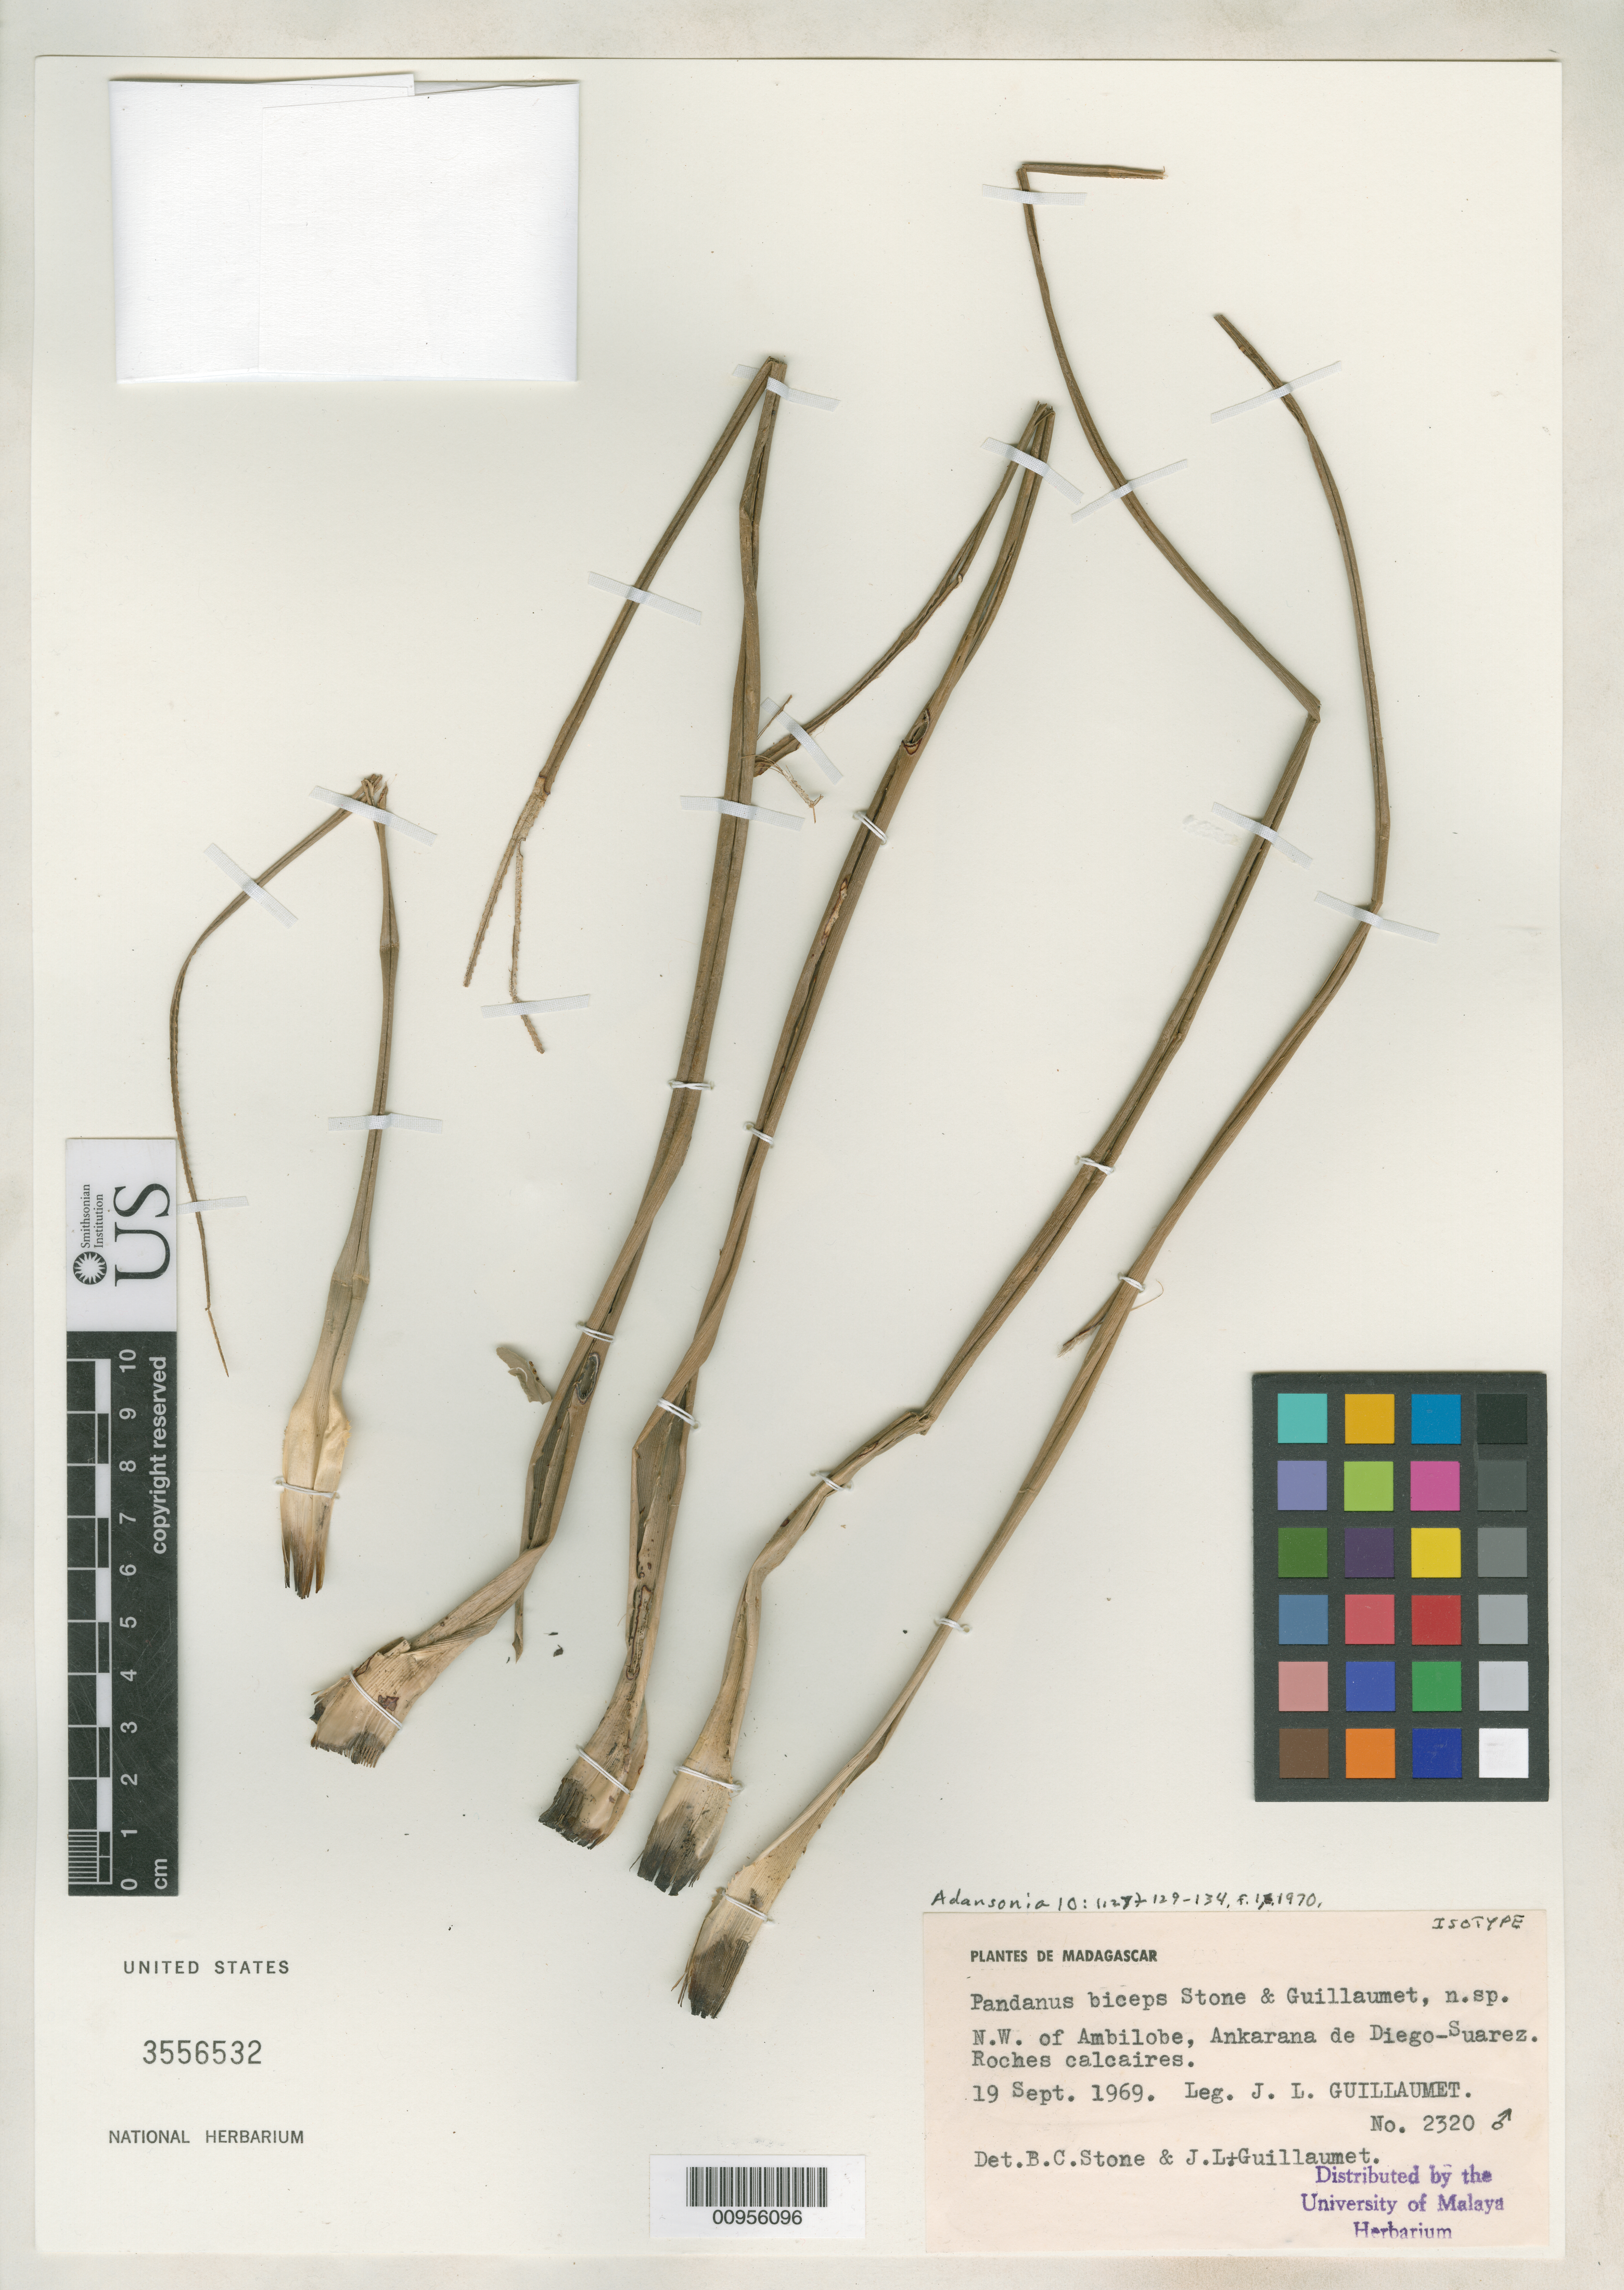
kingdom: Plantae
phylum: Tracheophyta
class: Liliopsida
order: Pandanales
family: Pandanaceae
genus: Pandanus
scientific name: Pandanus biceps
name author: B.C. Stone & Guillaumet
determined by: Stone, B. C.; Guillaumet, J. L.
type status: Isotype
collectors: J. Guillaumet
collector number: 2320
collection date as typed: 19 Sep 1969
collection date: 1969-09-19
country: Madagascar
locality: N.W. of Ambilobe, Ankarana de Diego-Suarez.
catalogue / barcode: US 3556532